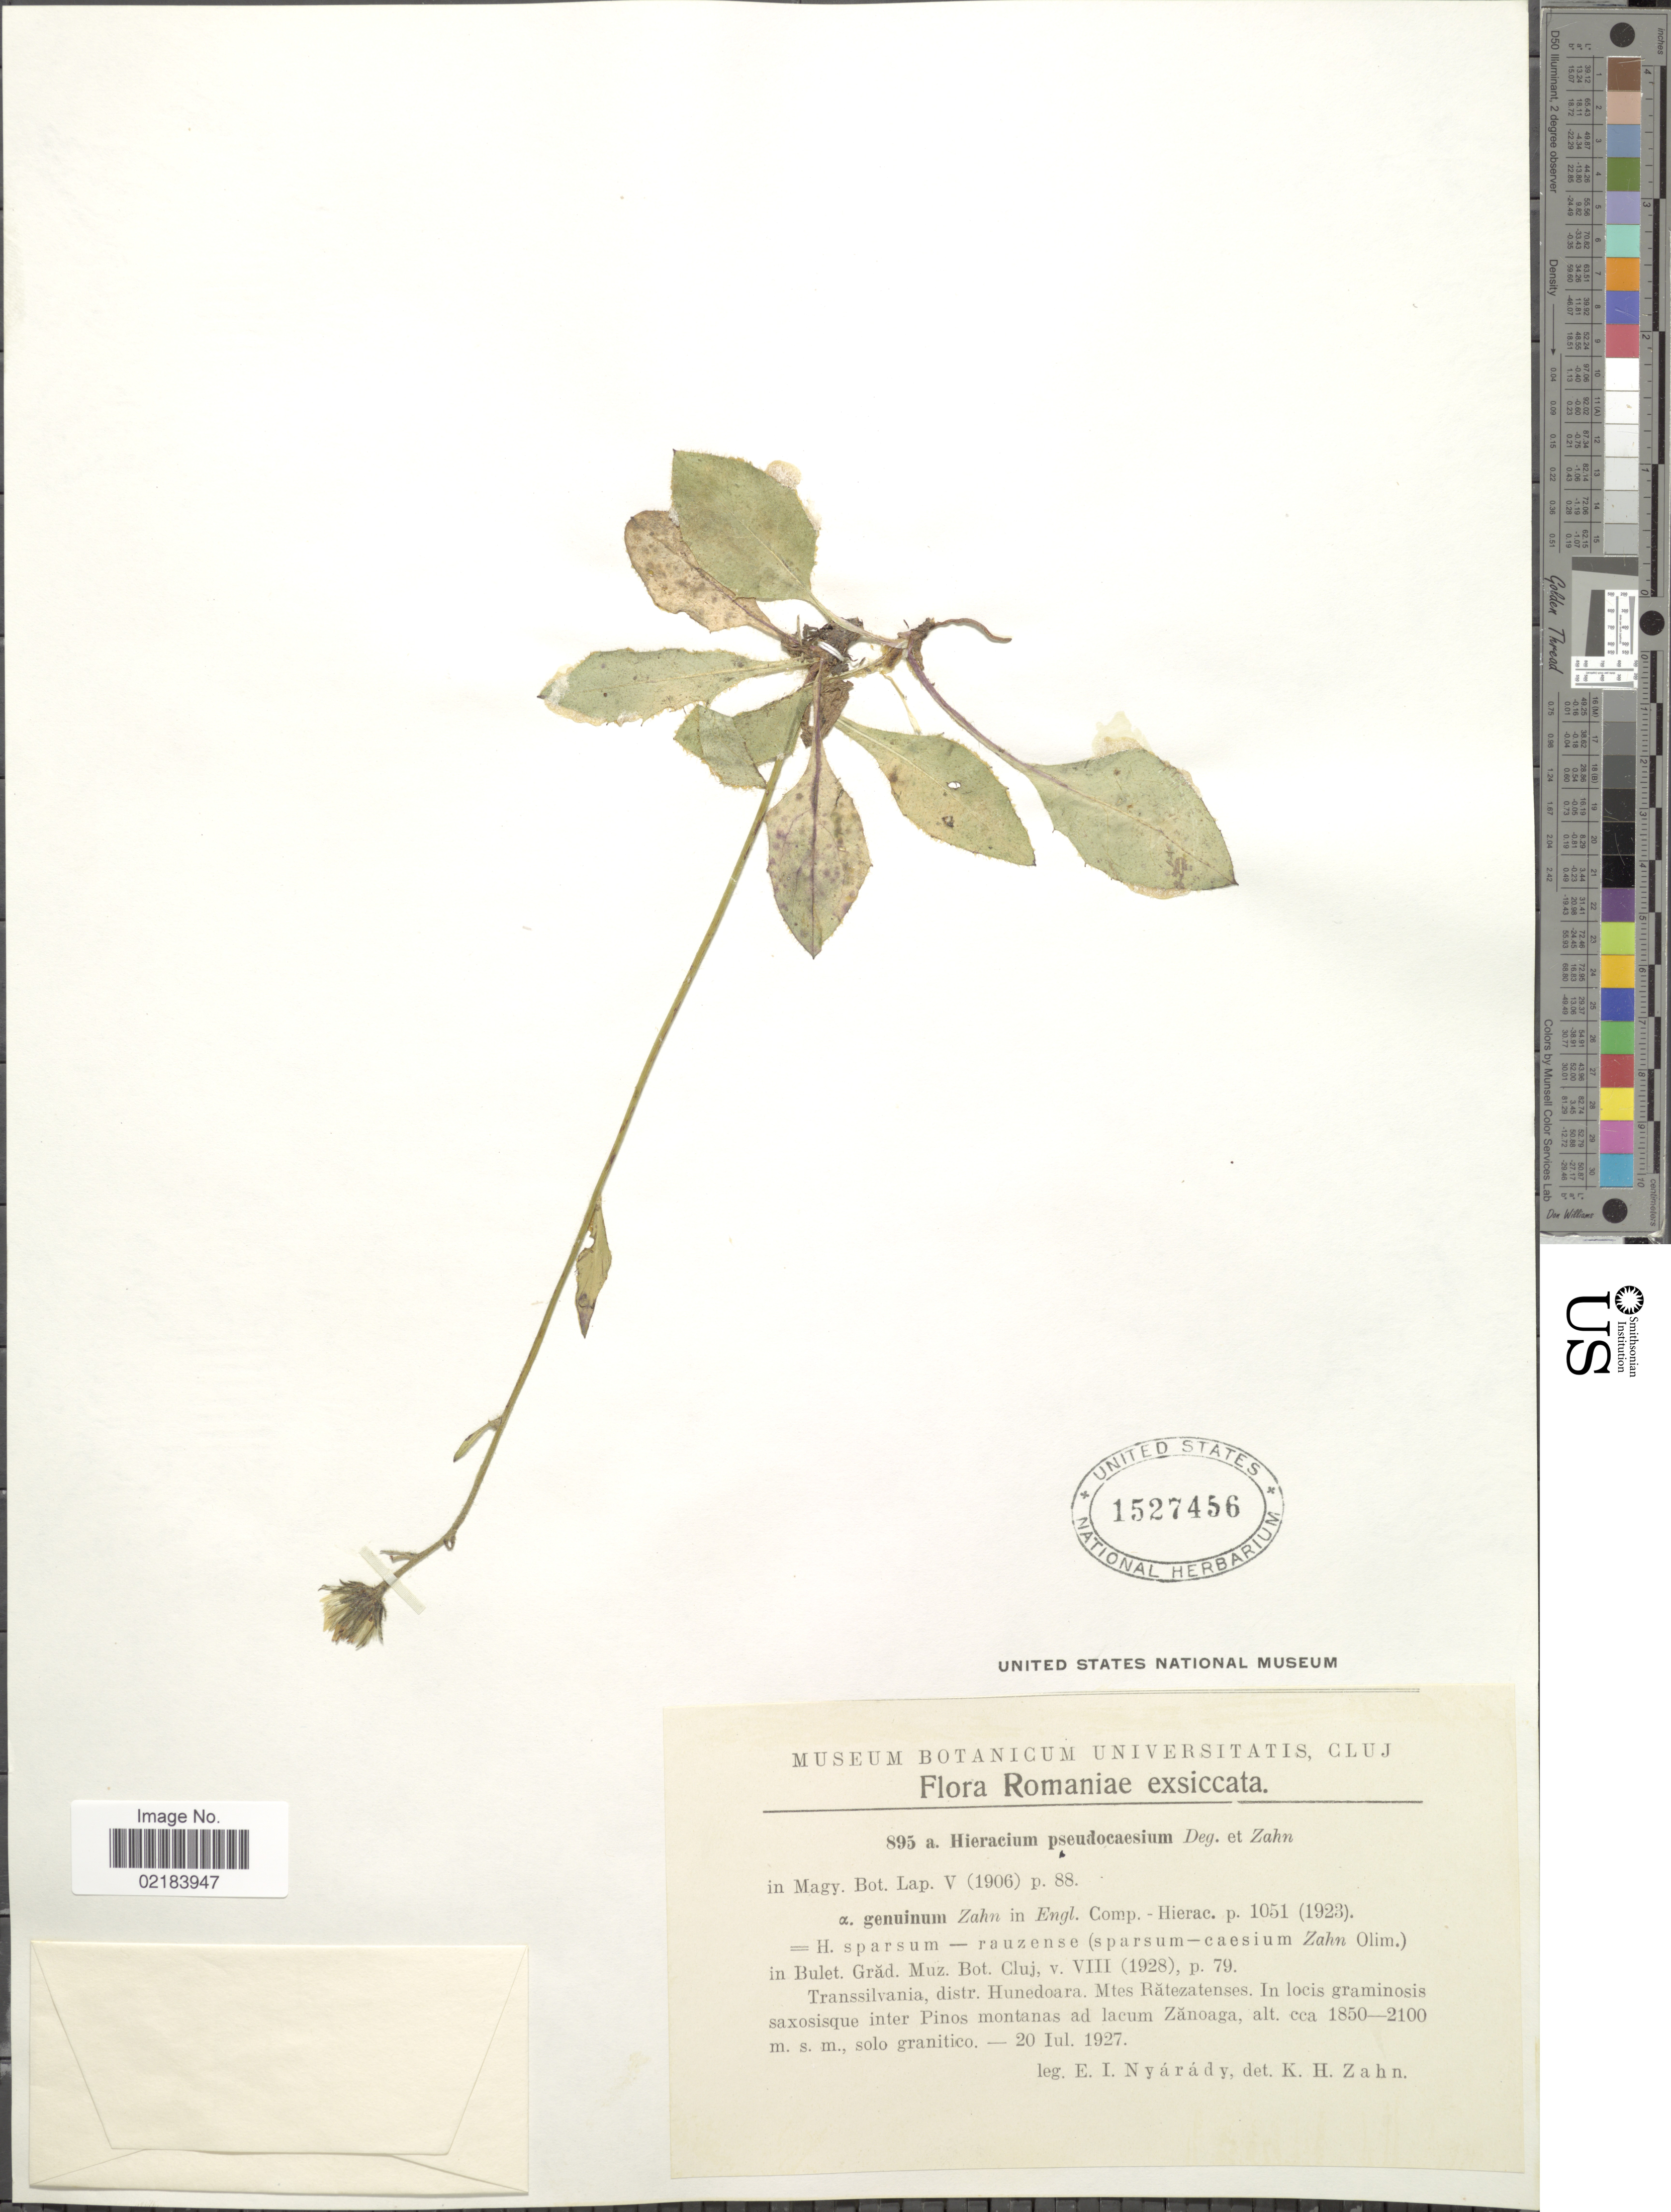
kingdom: Plantae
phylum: Tracheophyta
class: Magnoliopsida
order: Asterales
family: Asteraceae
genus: Hieracium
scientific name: Hieracium pseudocaesium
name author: Degen & Zahn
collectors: E. Nyárády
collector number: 895a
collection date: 1927-07-20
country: Romania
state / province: Hunedoara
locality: Mtes Ratezatenses, ad Lacum Zanoaga. Transsilvania.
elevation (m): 1850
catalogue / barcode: US 1527456